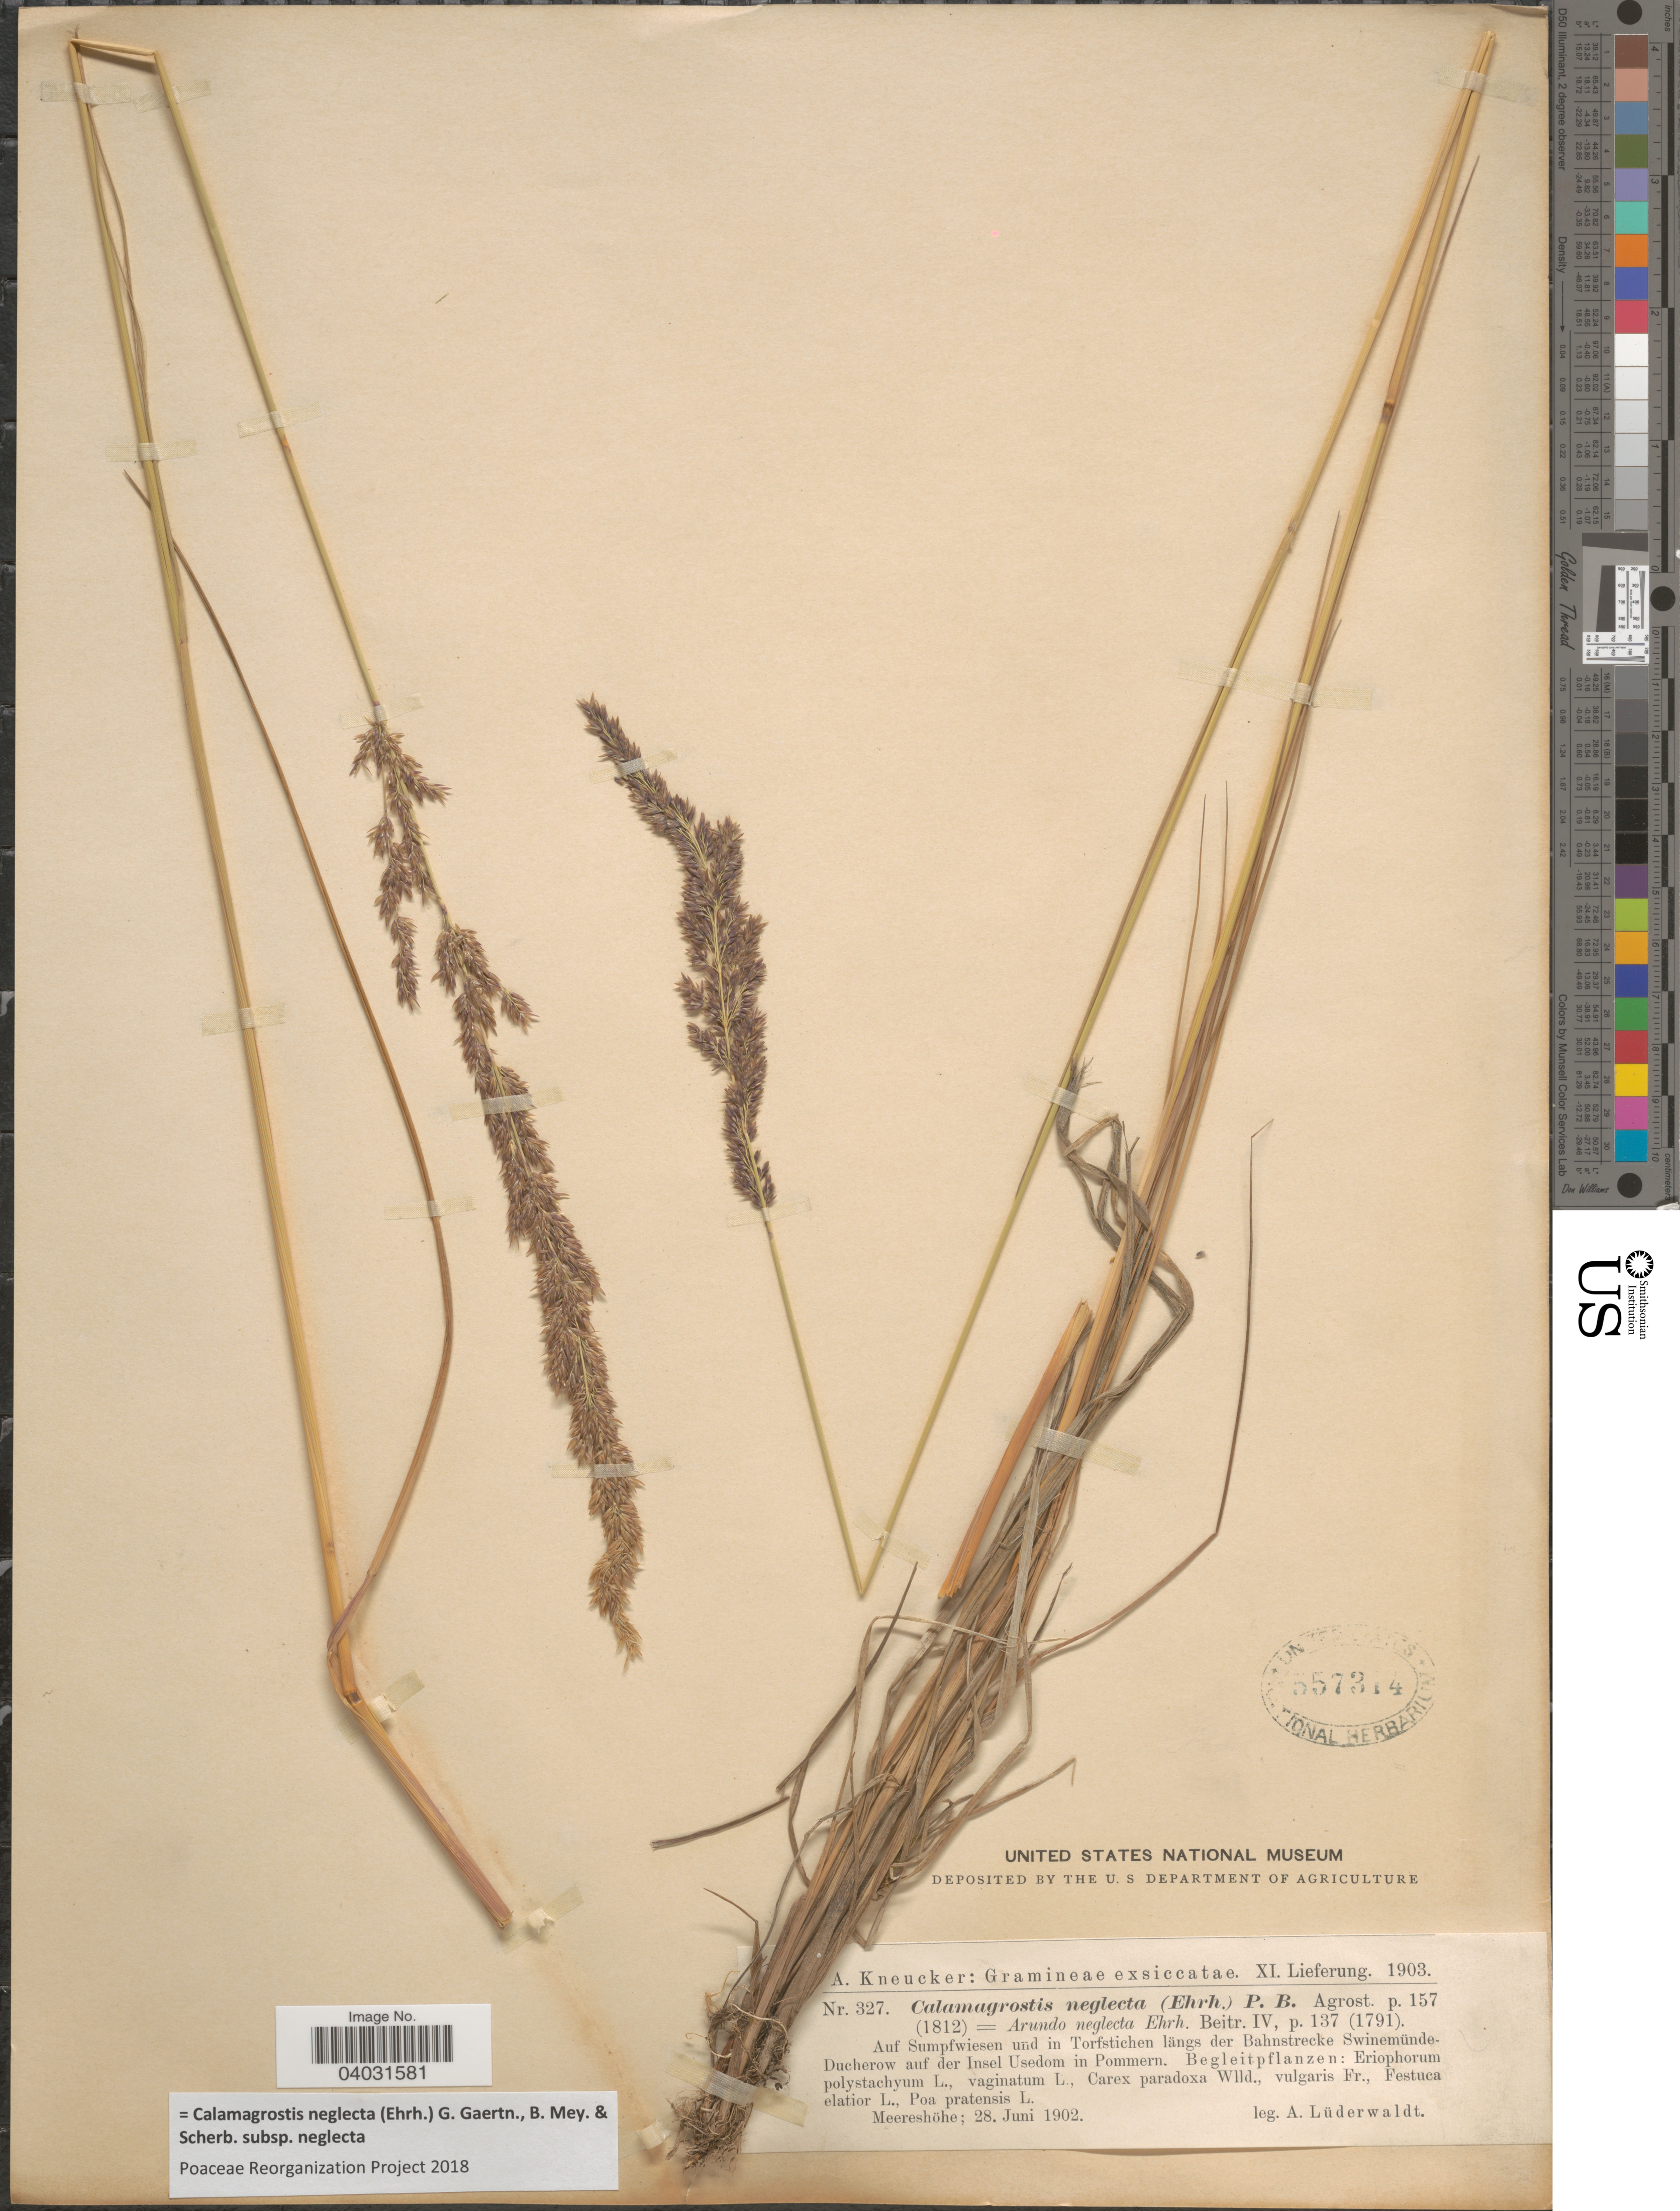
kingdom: Plantae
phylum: Tracheophyta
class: Liliopsida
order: Poales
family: Poaceae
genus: Calamagrostis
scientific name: Calamagrostis neglecta subsp. neglecta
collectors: A. Lüderwaldt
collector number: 327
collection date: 1902-06-28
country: Poland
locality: Auf Sumpfwiesen und in Torfstichen längs der Bahnstrecke Swinemünde-Ducherow auf der Insel Usedom in Pommern.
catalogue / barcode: US 557314